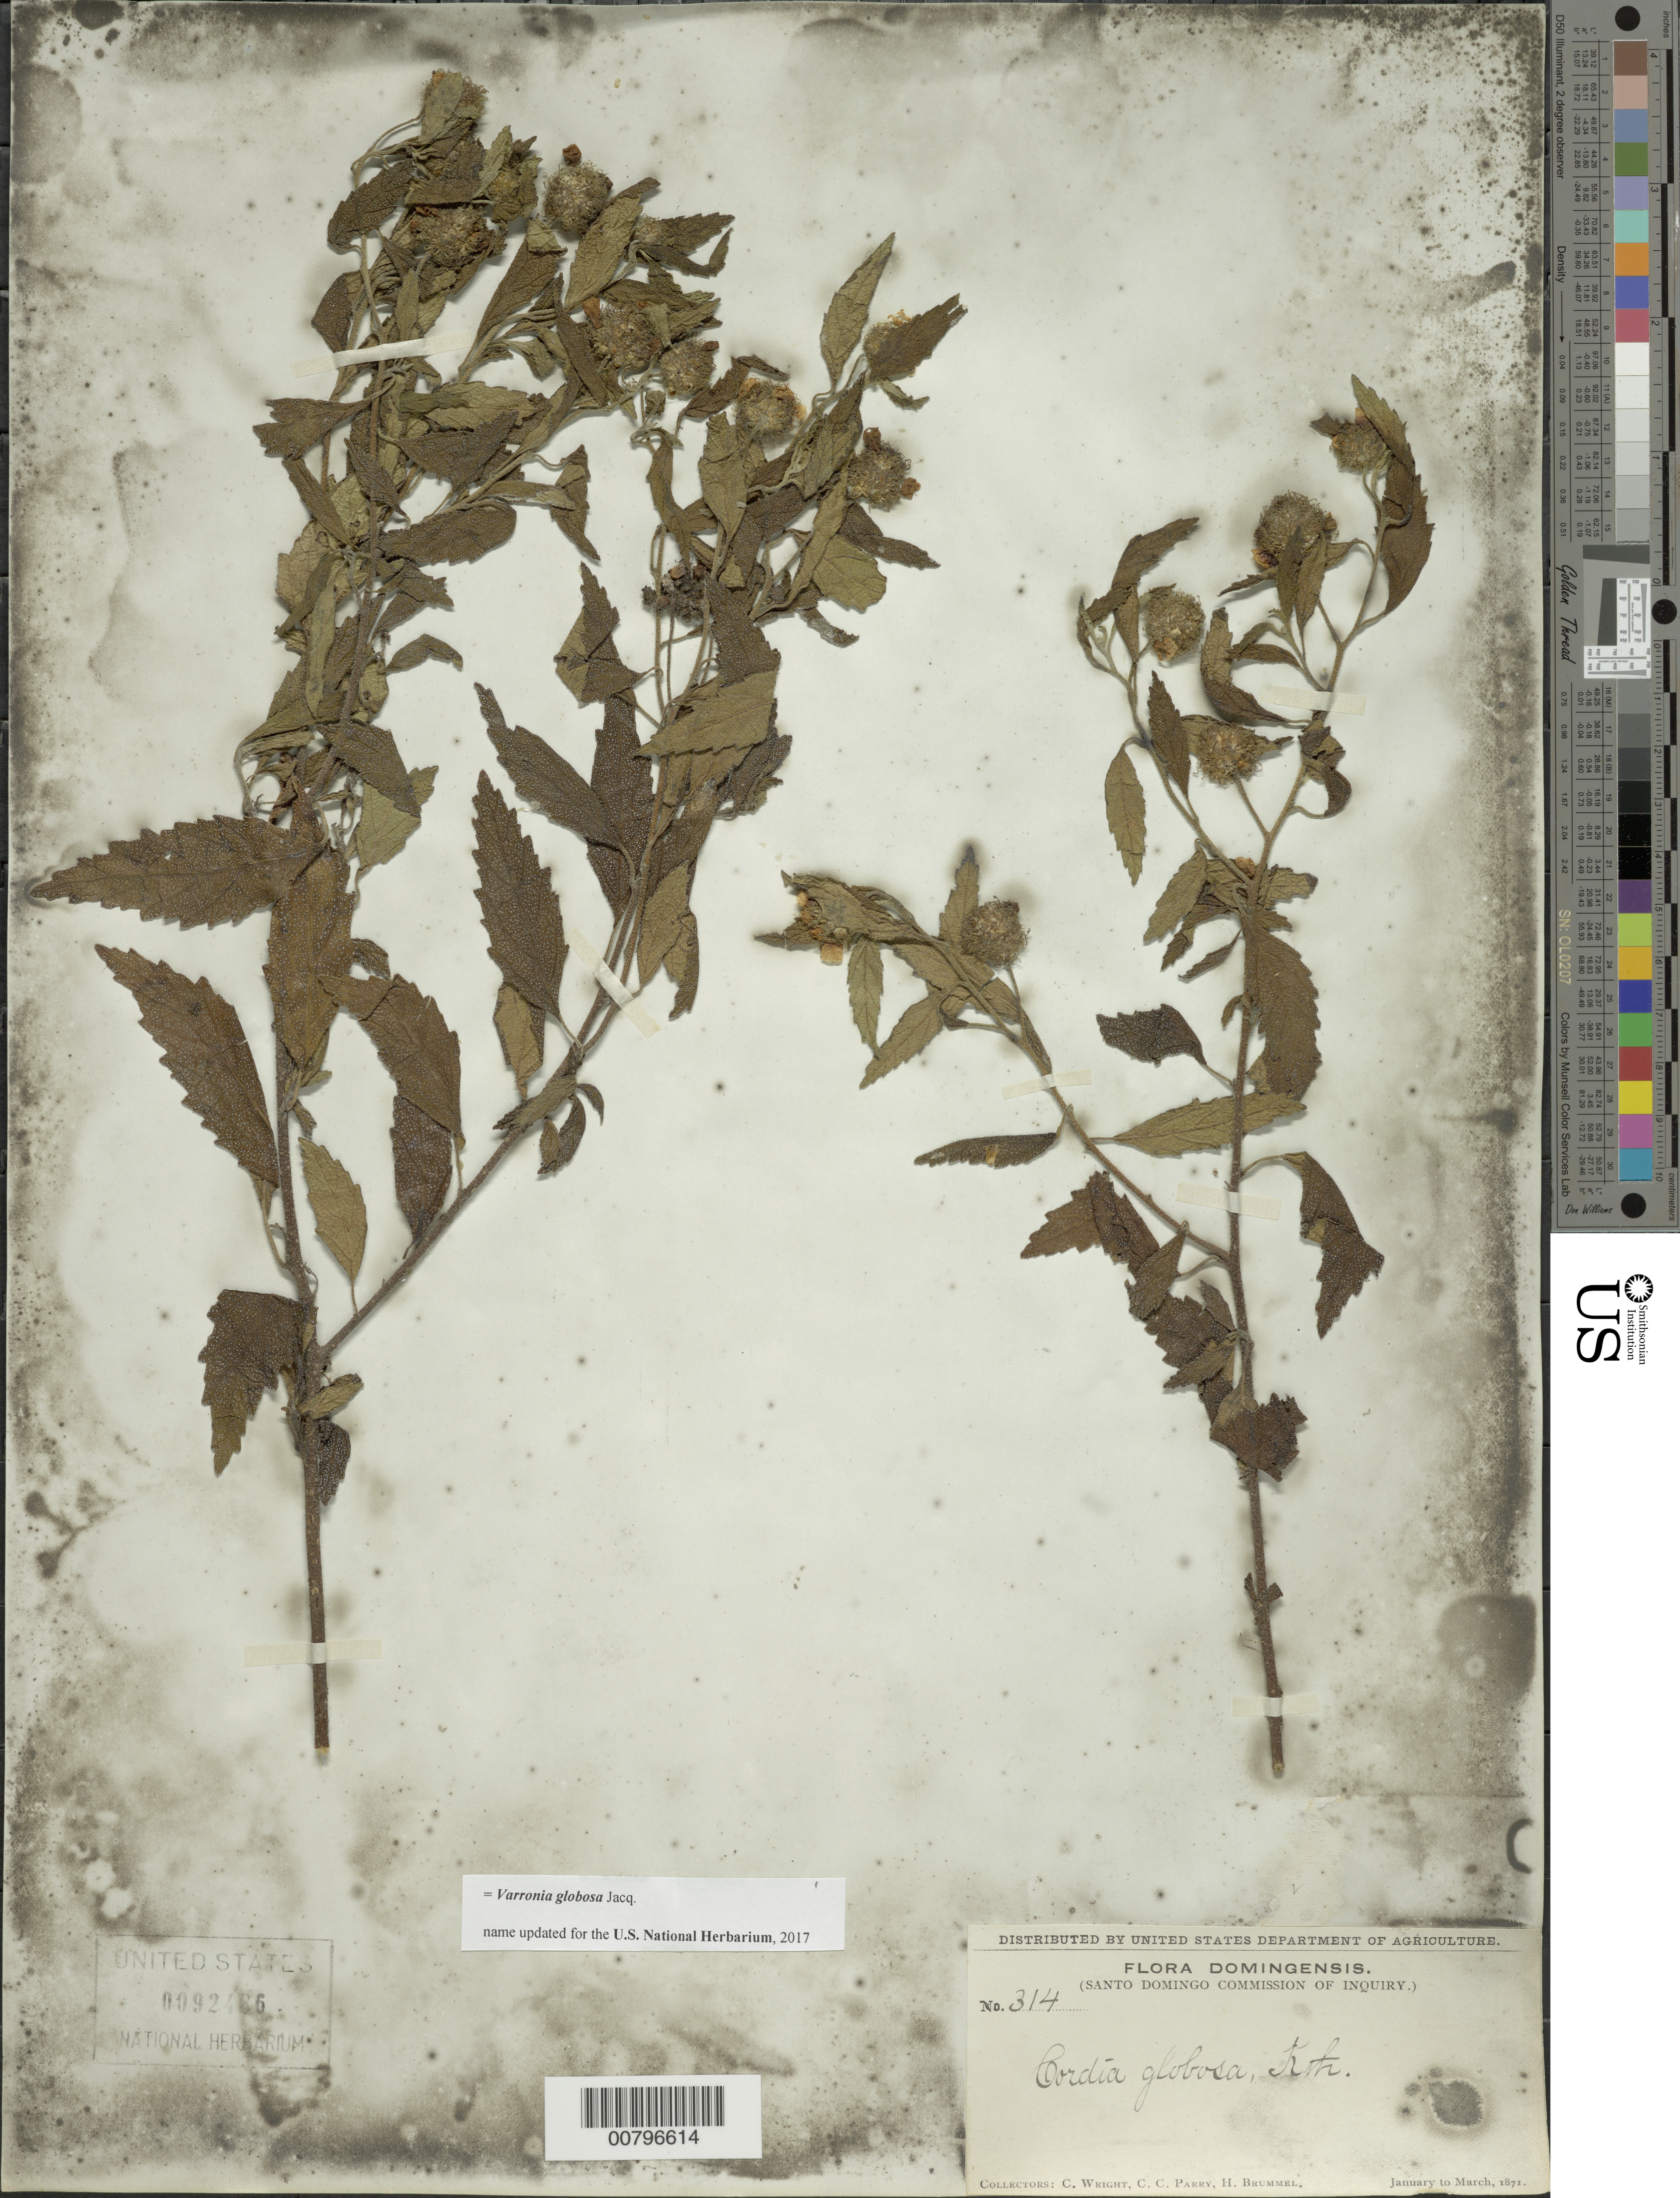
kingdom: Plantae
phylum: Tracheophyta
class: Magnoliopsida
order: Boraginales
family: Cordiaceae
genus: Cordia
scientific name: Cordia globosa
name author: (Jacq.) Kunth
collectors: C. Wright, C. C. Parry & H. Brummel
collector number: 314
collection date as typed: Jan 1871 to -- Mar 1871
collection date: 1871-01/1871-03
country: Dominican Republic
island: Hispaniola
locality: Santo Domingo Commission of Inquiry.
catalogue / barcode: US 92486